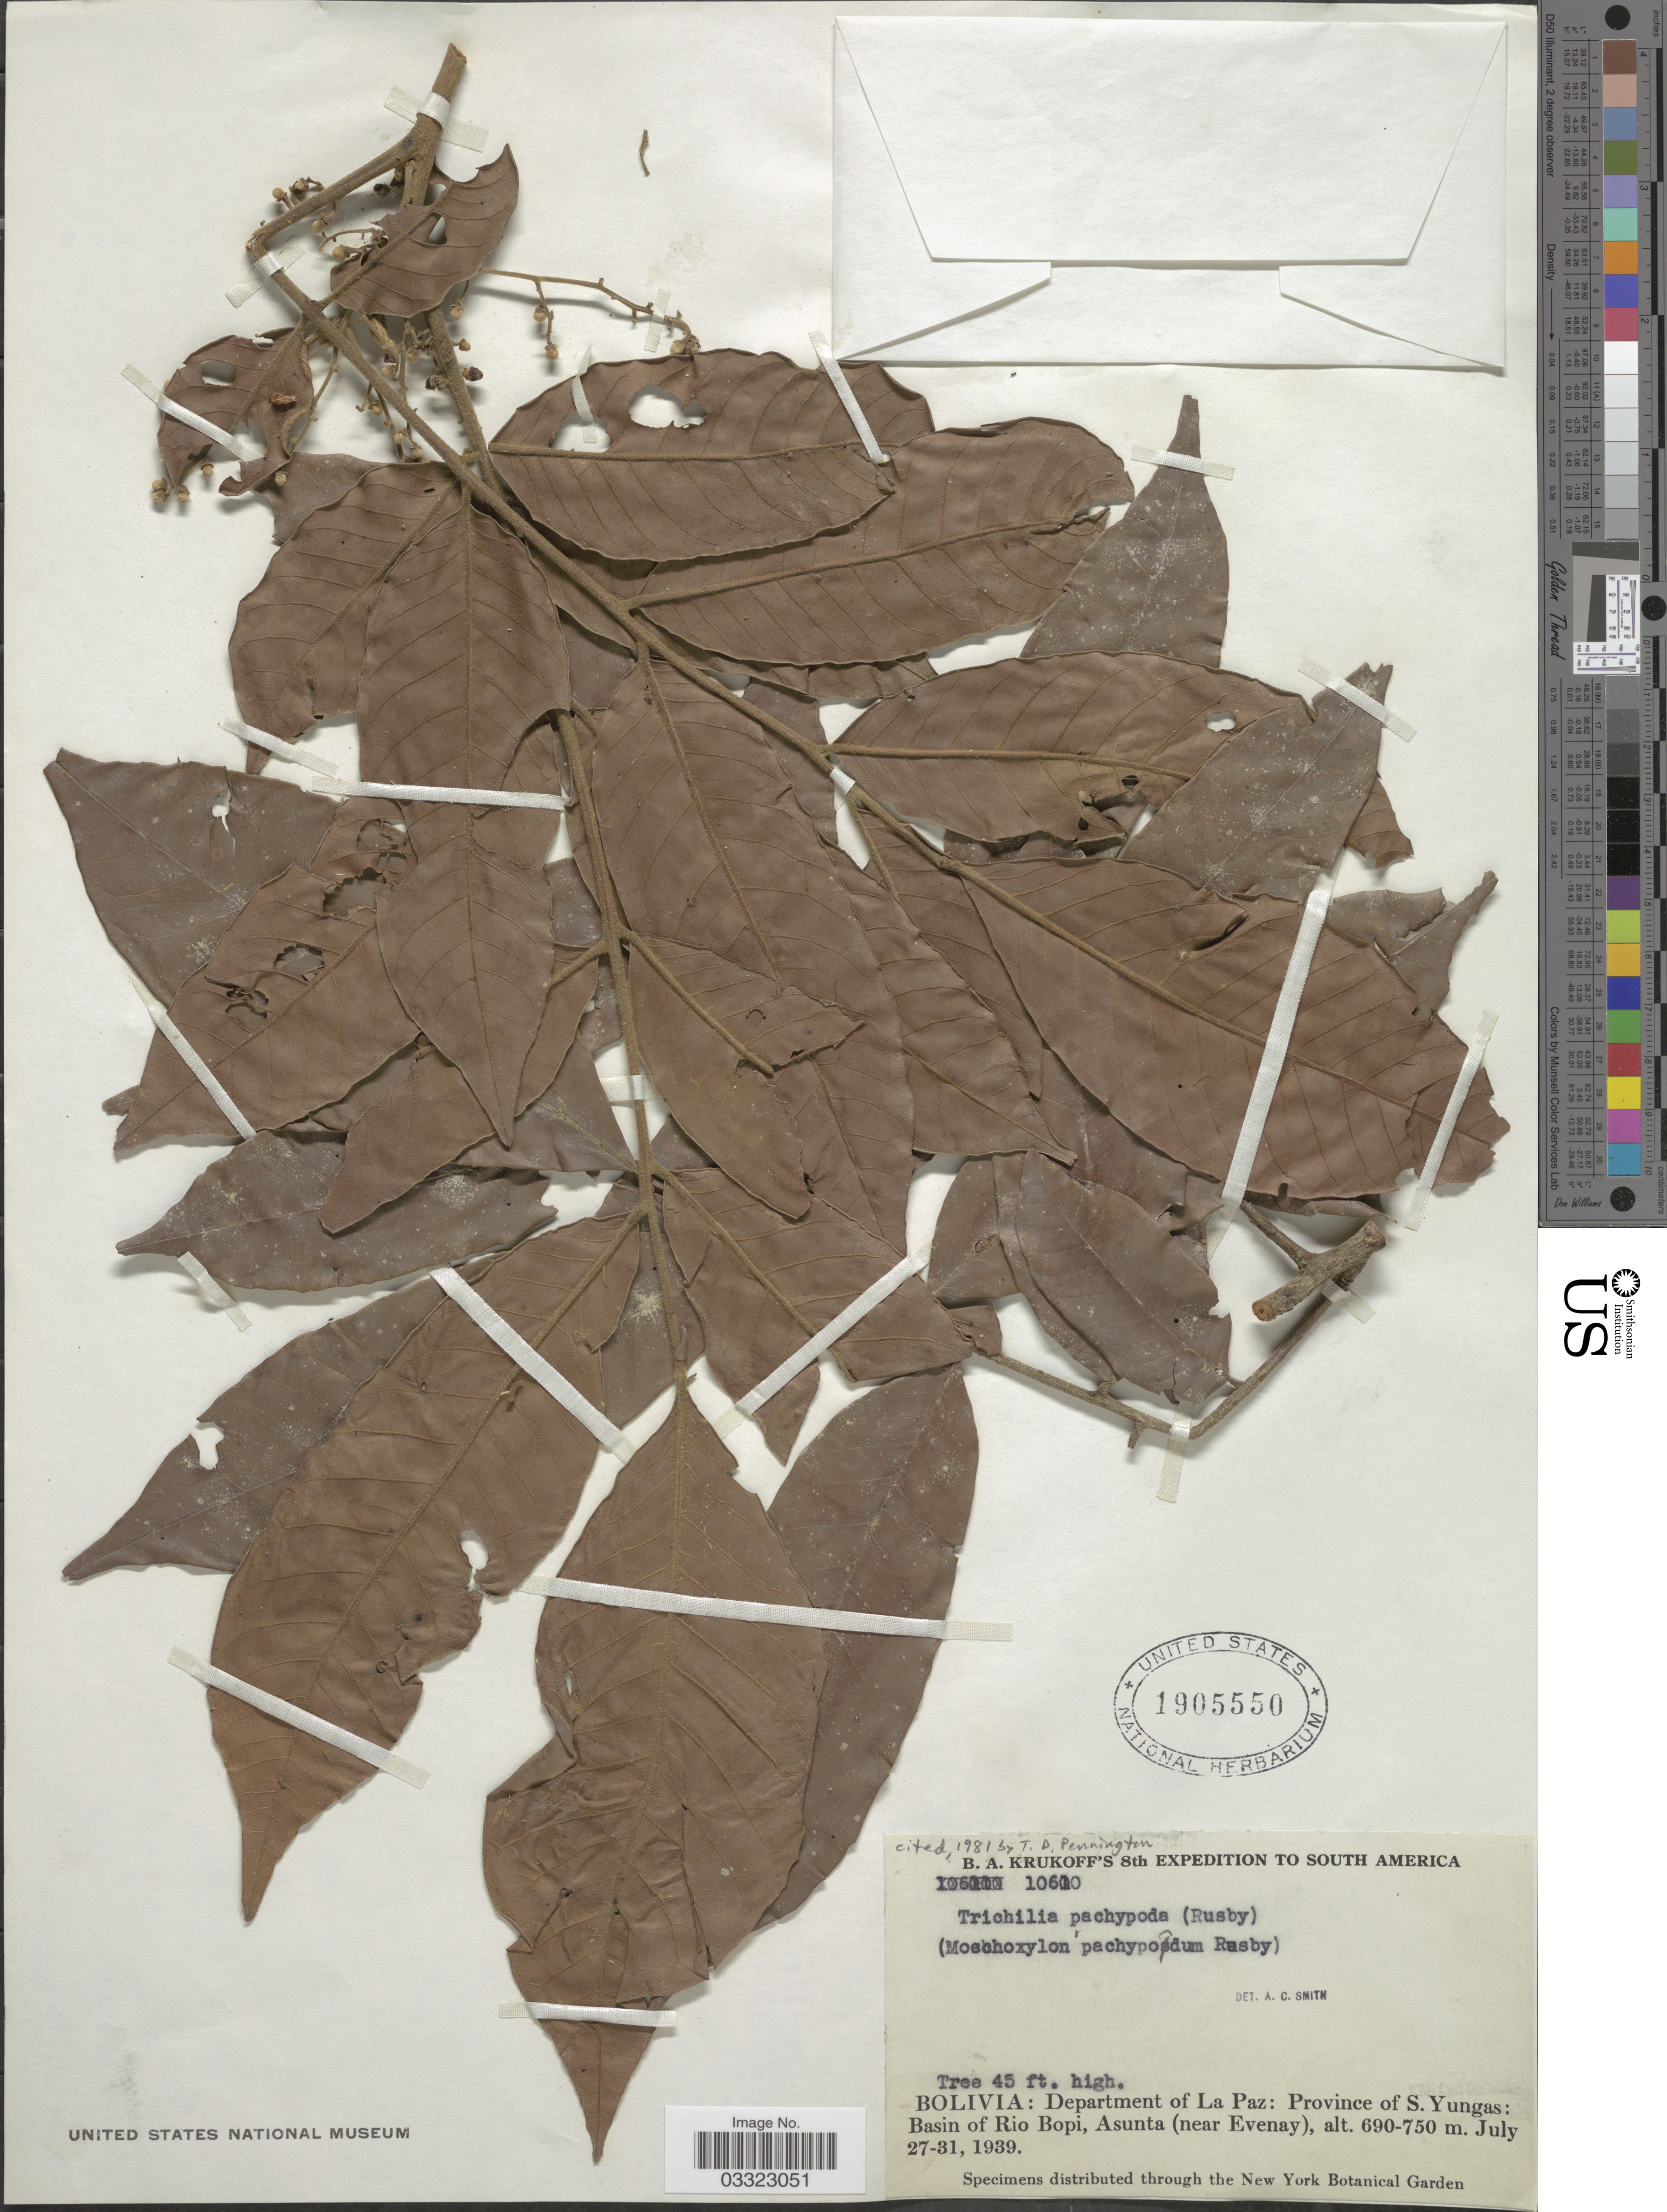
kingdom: Plantae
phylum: Tracheophyta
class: Magnoliopsida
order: Sapindales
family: Meliaceae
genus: Trichilia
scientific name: Trichilia pachypoda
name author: (Rusby) C. DC. ex Harms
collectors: B. A. Krukoff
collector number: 10610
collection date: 1939-07-27/1939-07-31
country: Bolivia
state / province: La Paz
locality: Department of La Paz: Province of S. Yungas: Basin of Rio Bopi, Asunta (near Evenay).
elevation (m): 690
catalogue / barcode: US 1905550